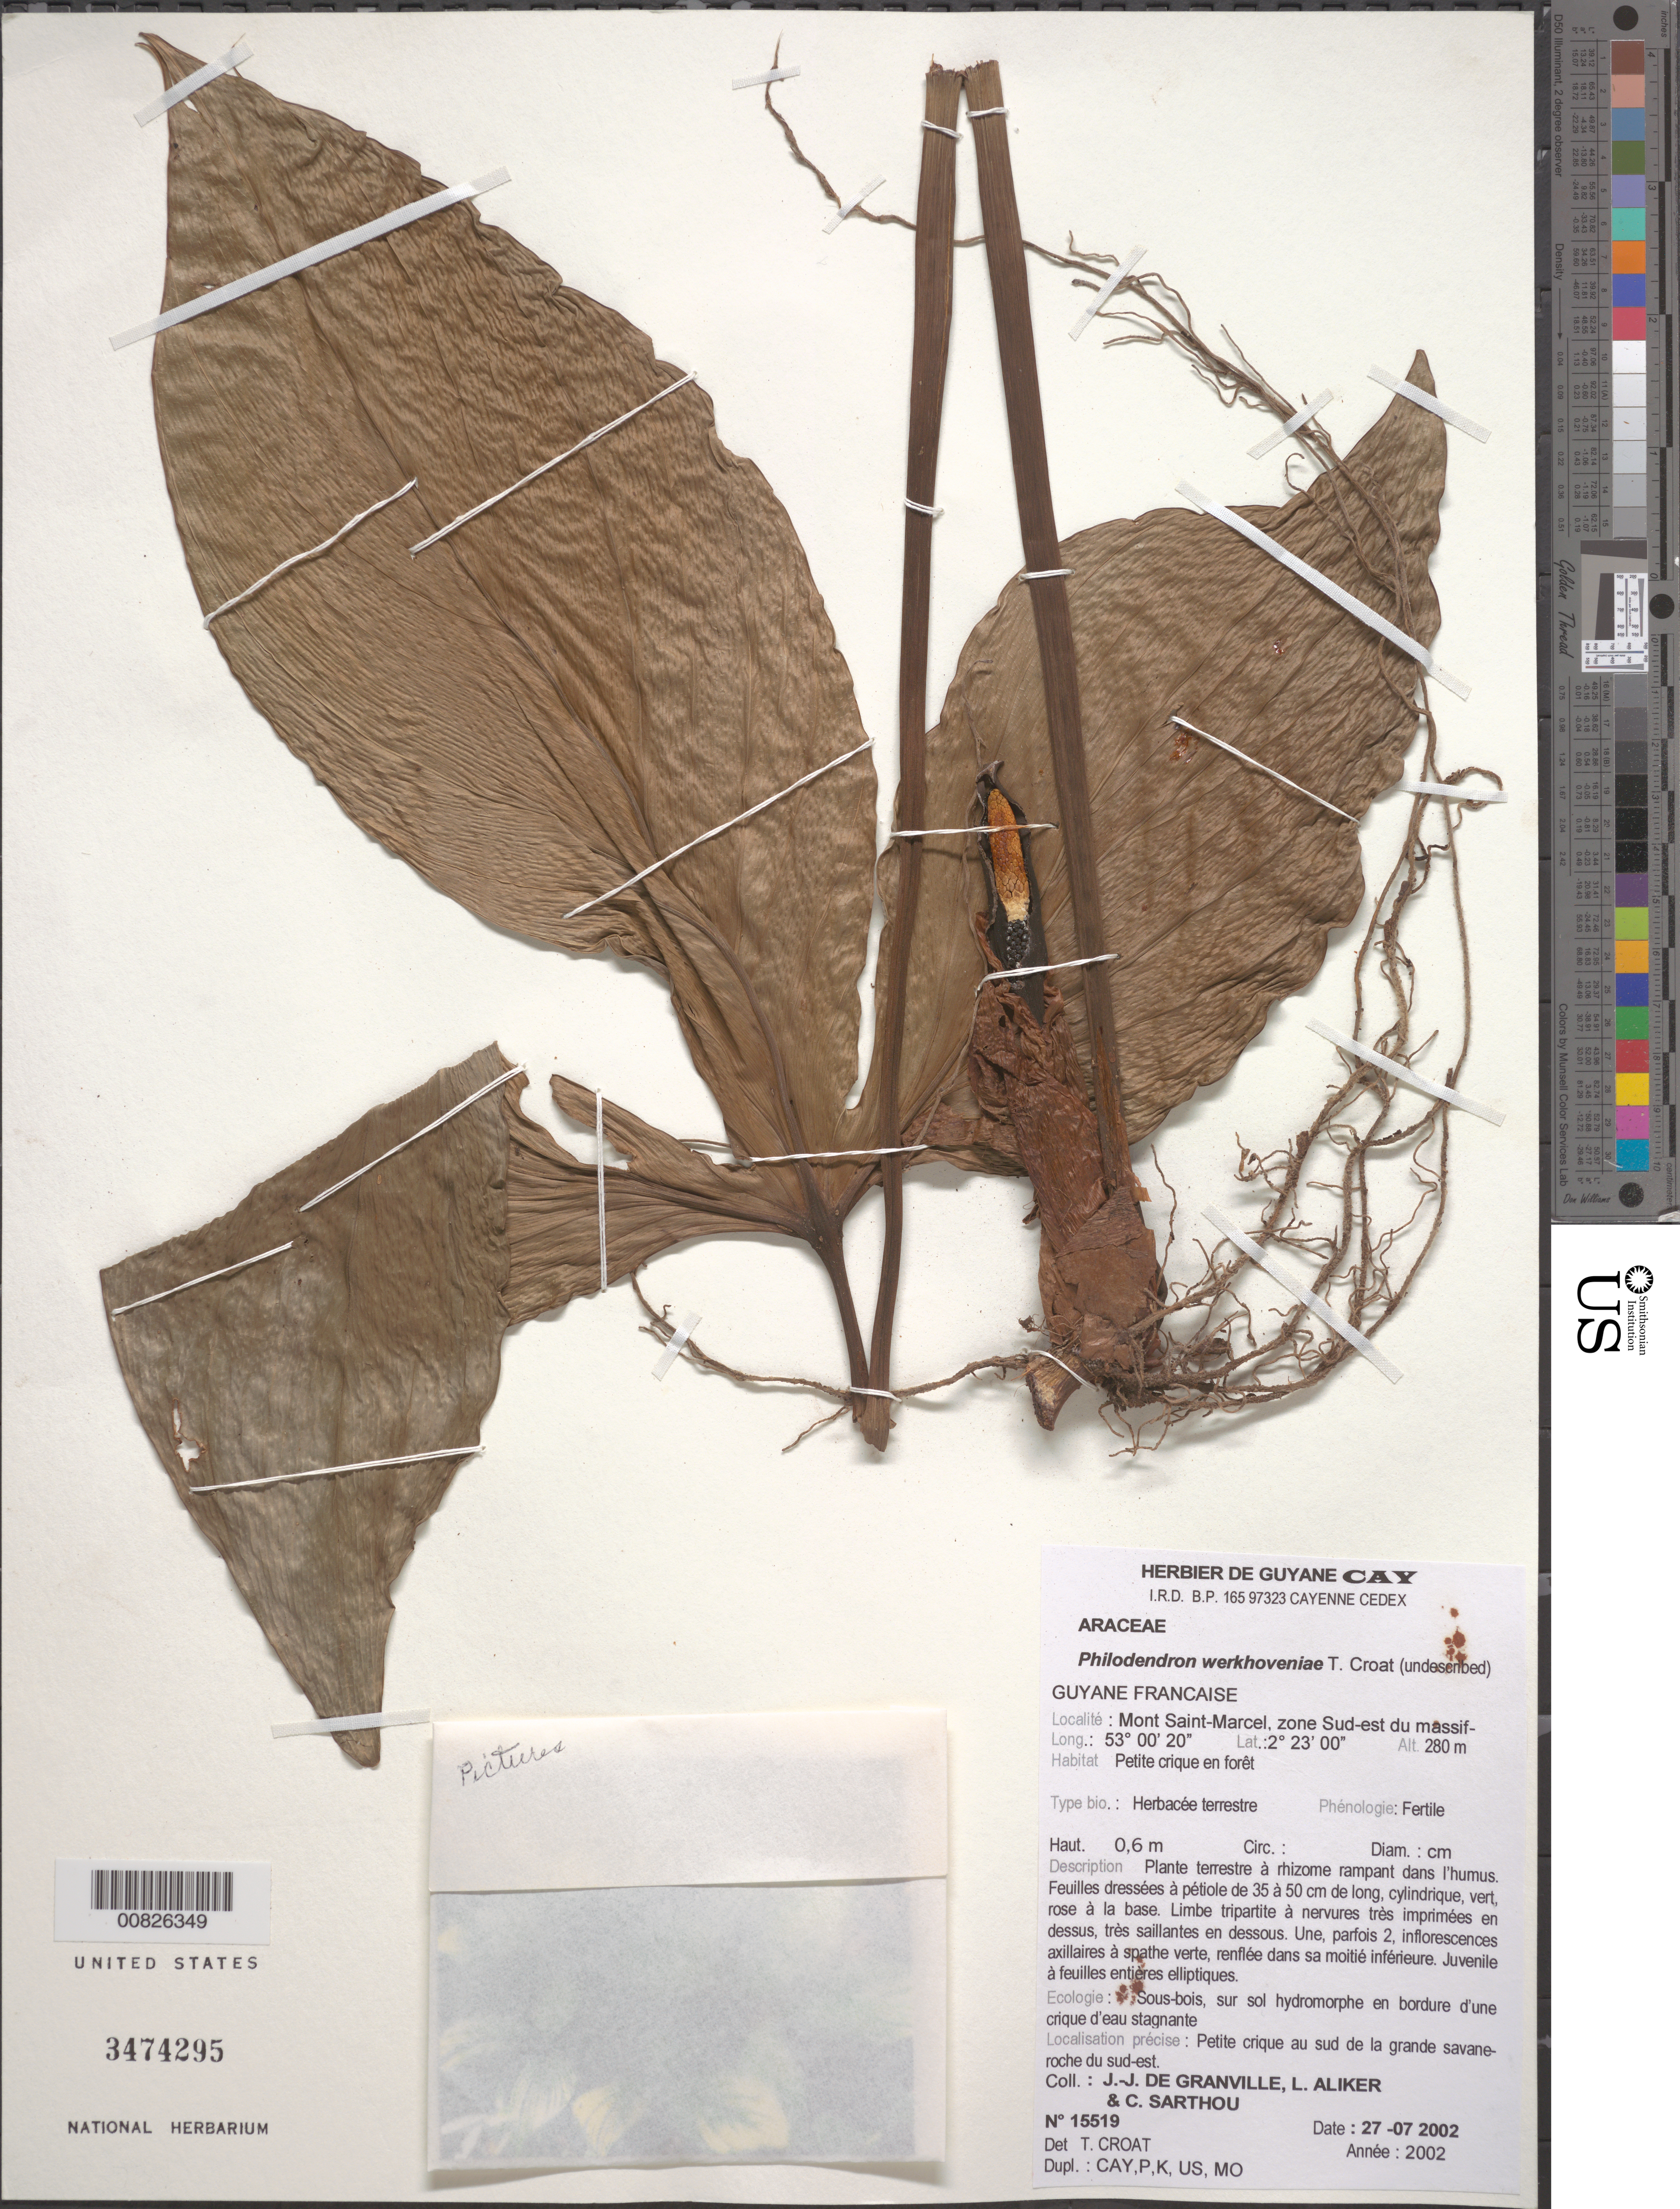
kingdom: Plantae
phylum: Tracheophyta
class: Liliopsida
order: Alismatales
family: Araceae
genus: Philodendron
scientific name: Philodendron werkhoveniae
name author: Croat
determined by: Croat, Thomas B., Missouri Botanical Garden (MO)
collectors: J.-J. de Granville, L. Aliker & C. Sarthou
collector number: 15519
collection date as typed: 27-Jul-02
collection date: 2002-07-27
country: French Guiana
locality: Mont Saint-Marcel, zone Sud-Est du massif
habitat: Petite crique en forêt; sous0bois, sur sol hydromorphe en bordure d'une crique d'eau stagnante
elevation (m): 280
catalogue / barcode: US 3474295